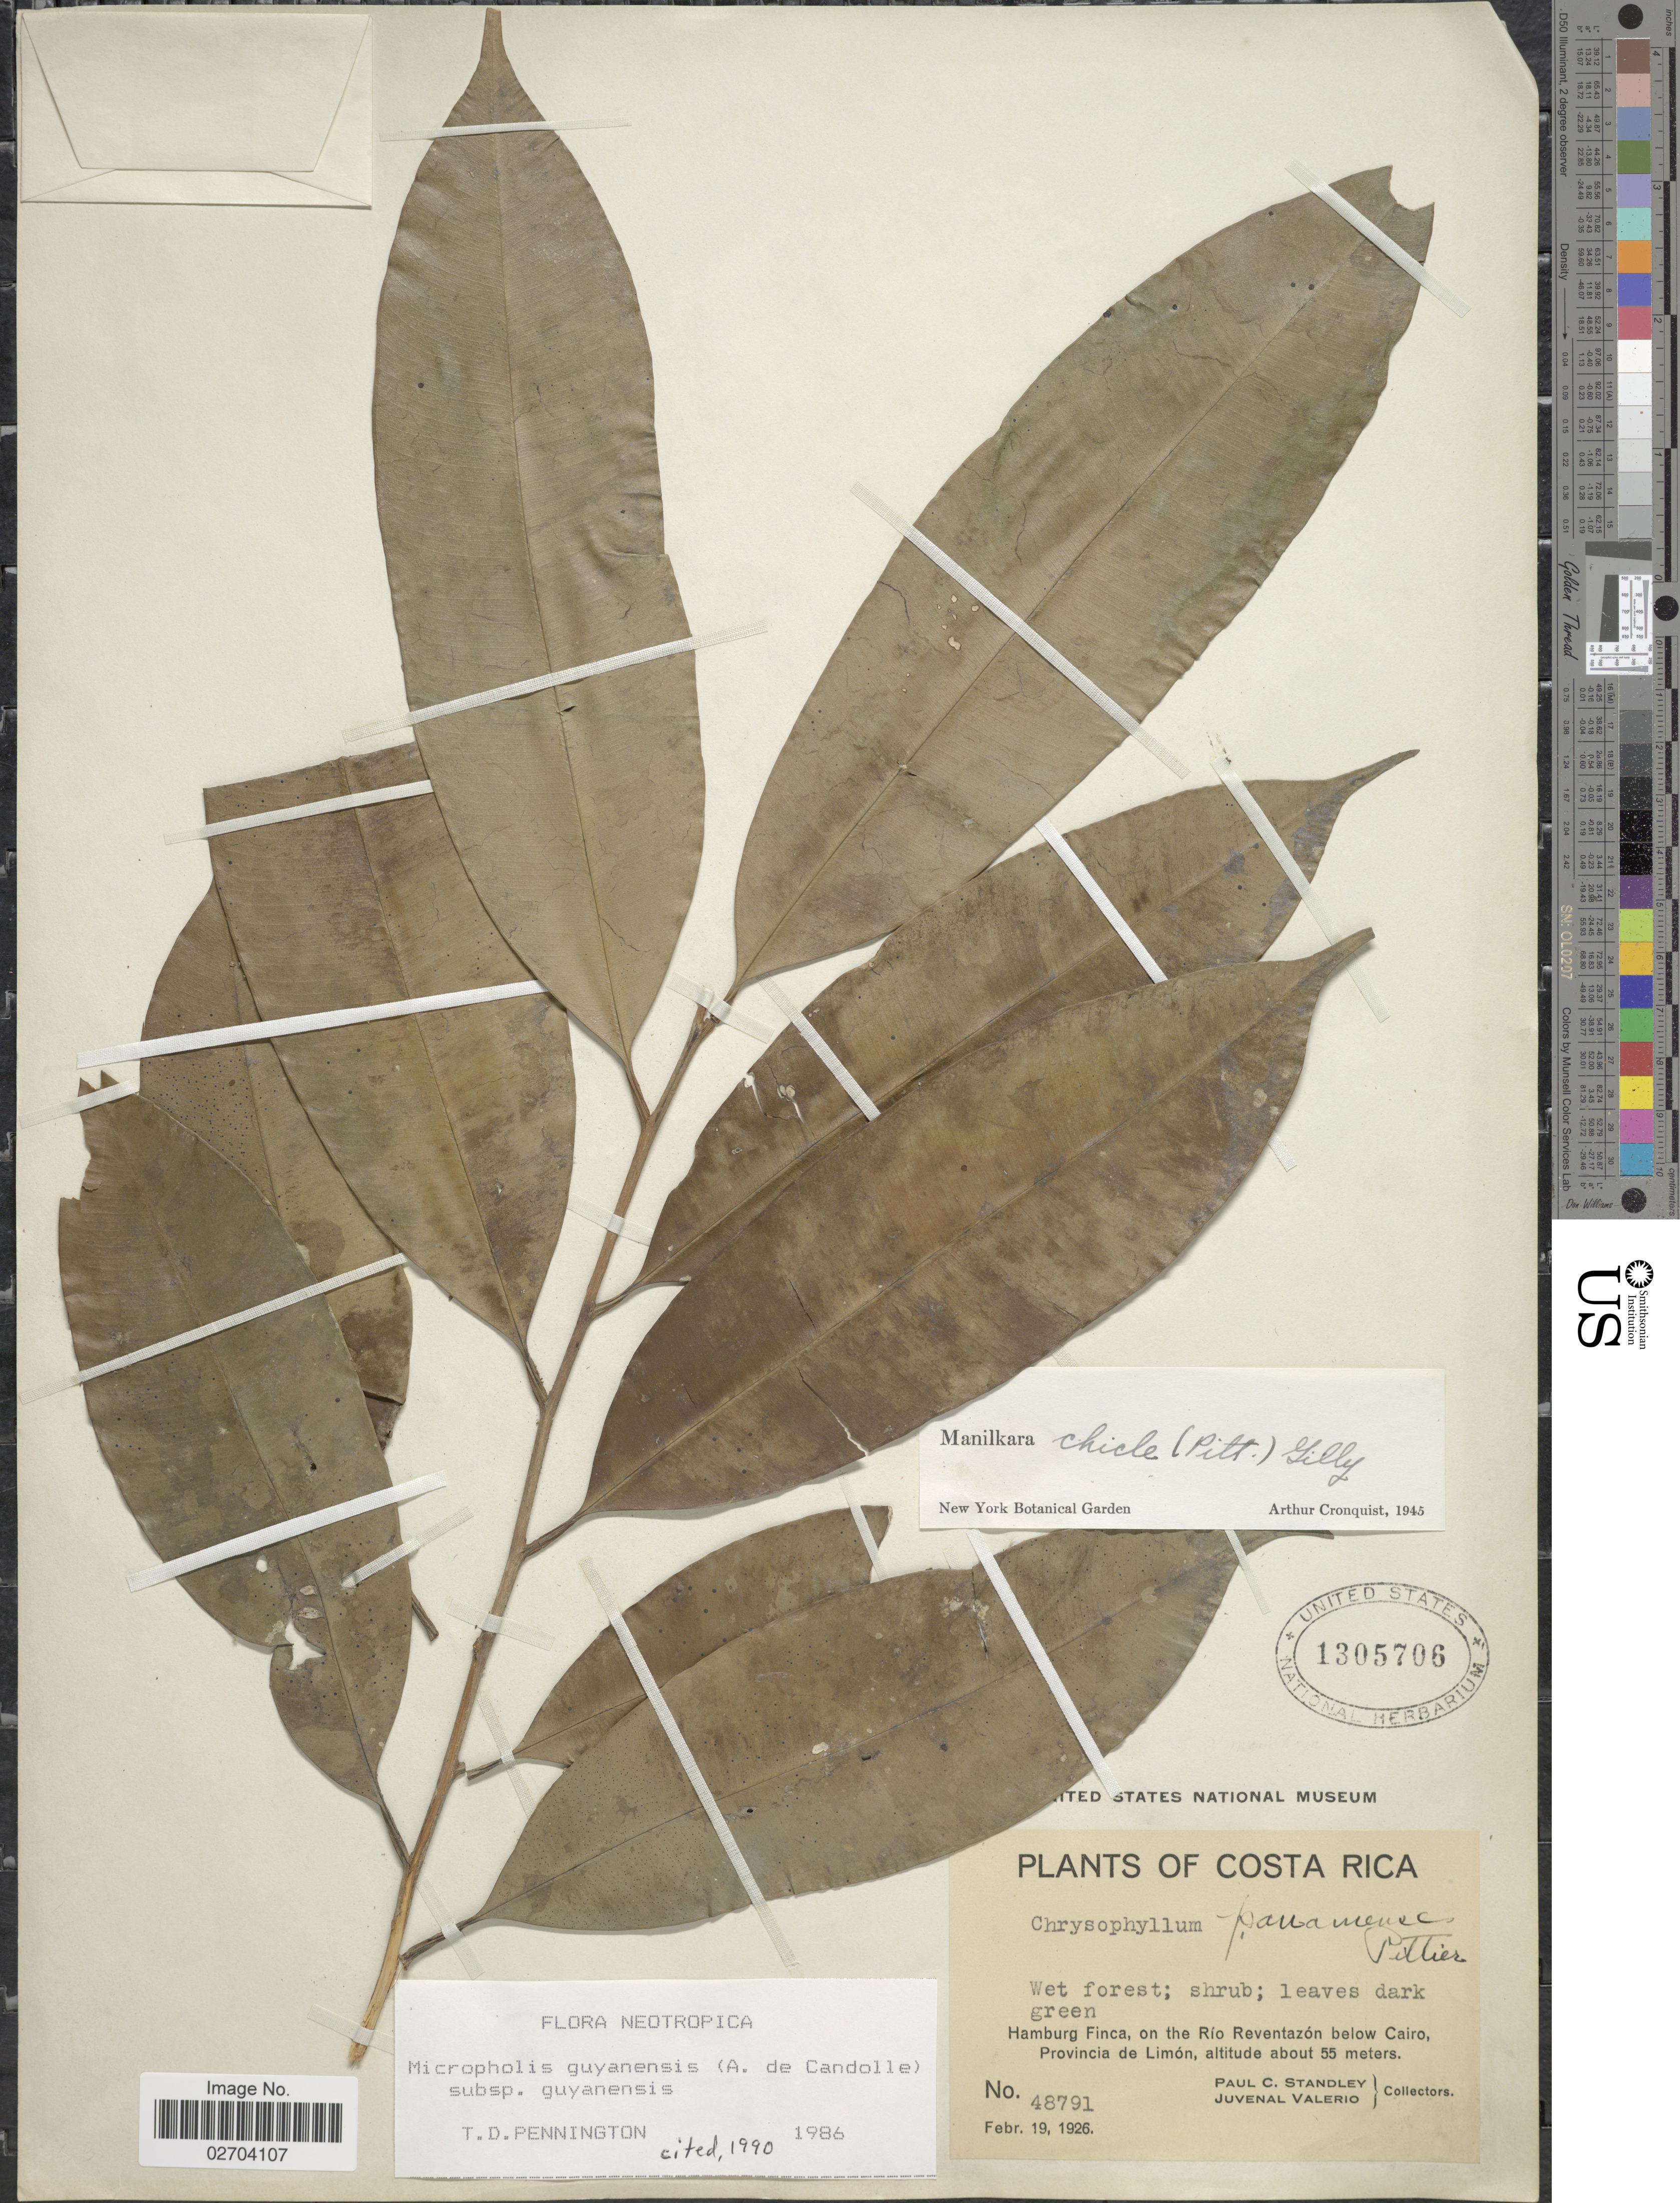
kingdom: Plantae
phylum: Tracheophyta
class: Magnoliopsida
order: Ericales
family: Sapotaceae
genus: Micropholis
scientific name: Micropholis guyanensis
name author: A. DC.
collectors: P. C. Standley & J. Valerio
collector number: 45791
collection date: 1926-02-19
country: Costa Rica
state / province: Limón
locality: Wet forest, Hamburg Finca, on the Rio Reventazon below Cairo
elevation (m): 55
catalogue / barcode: US 1305706